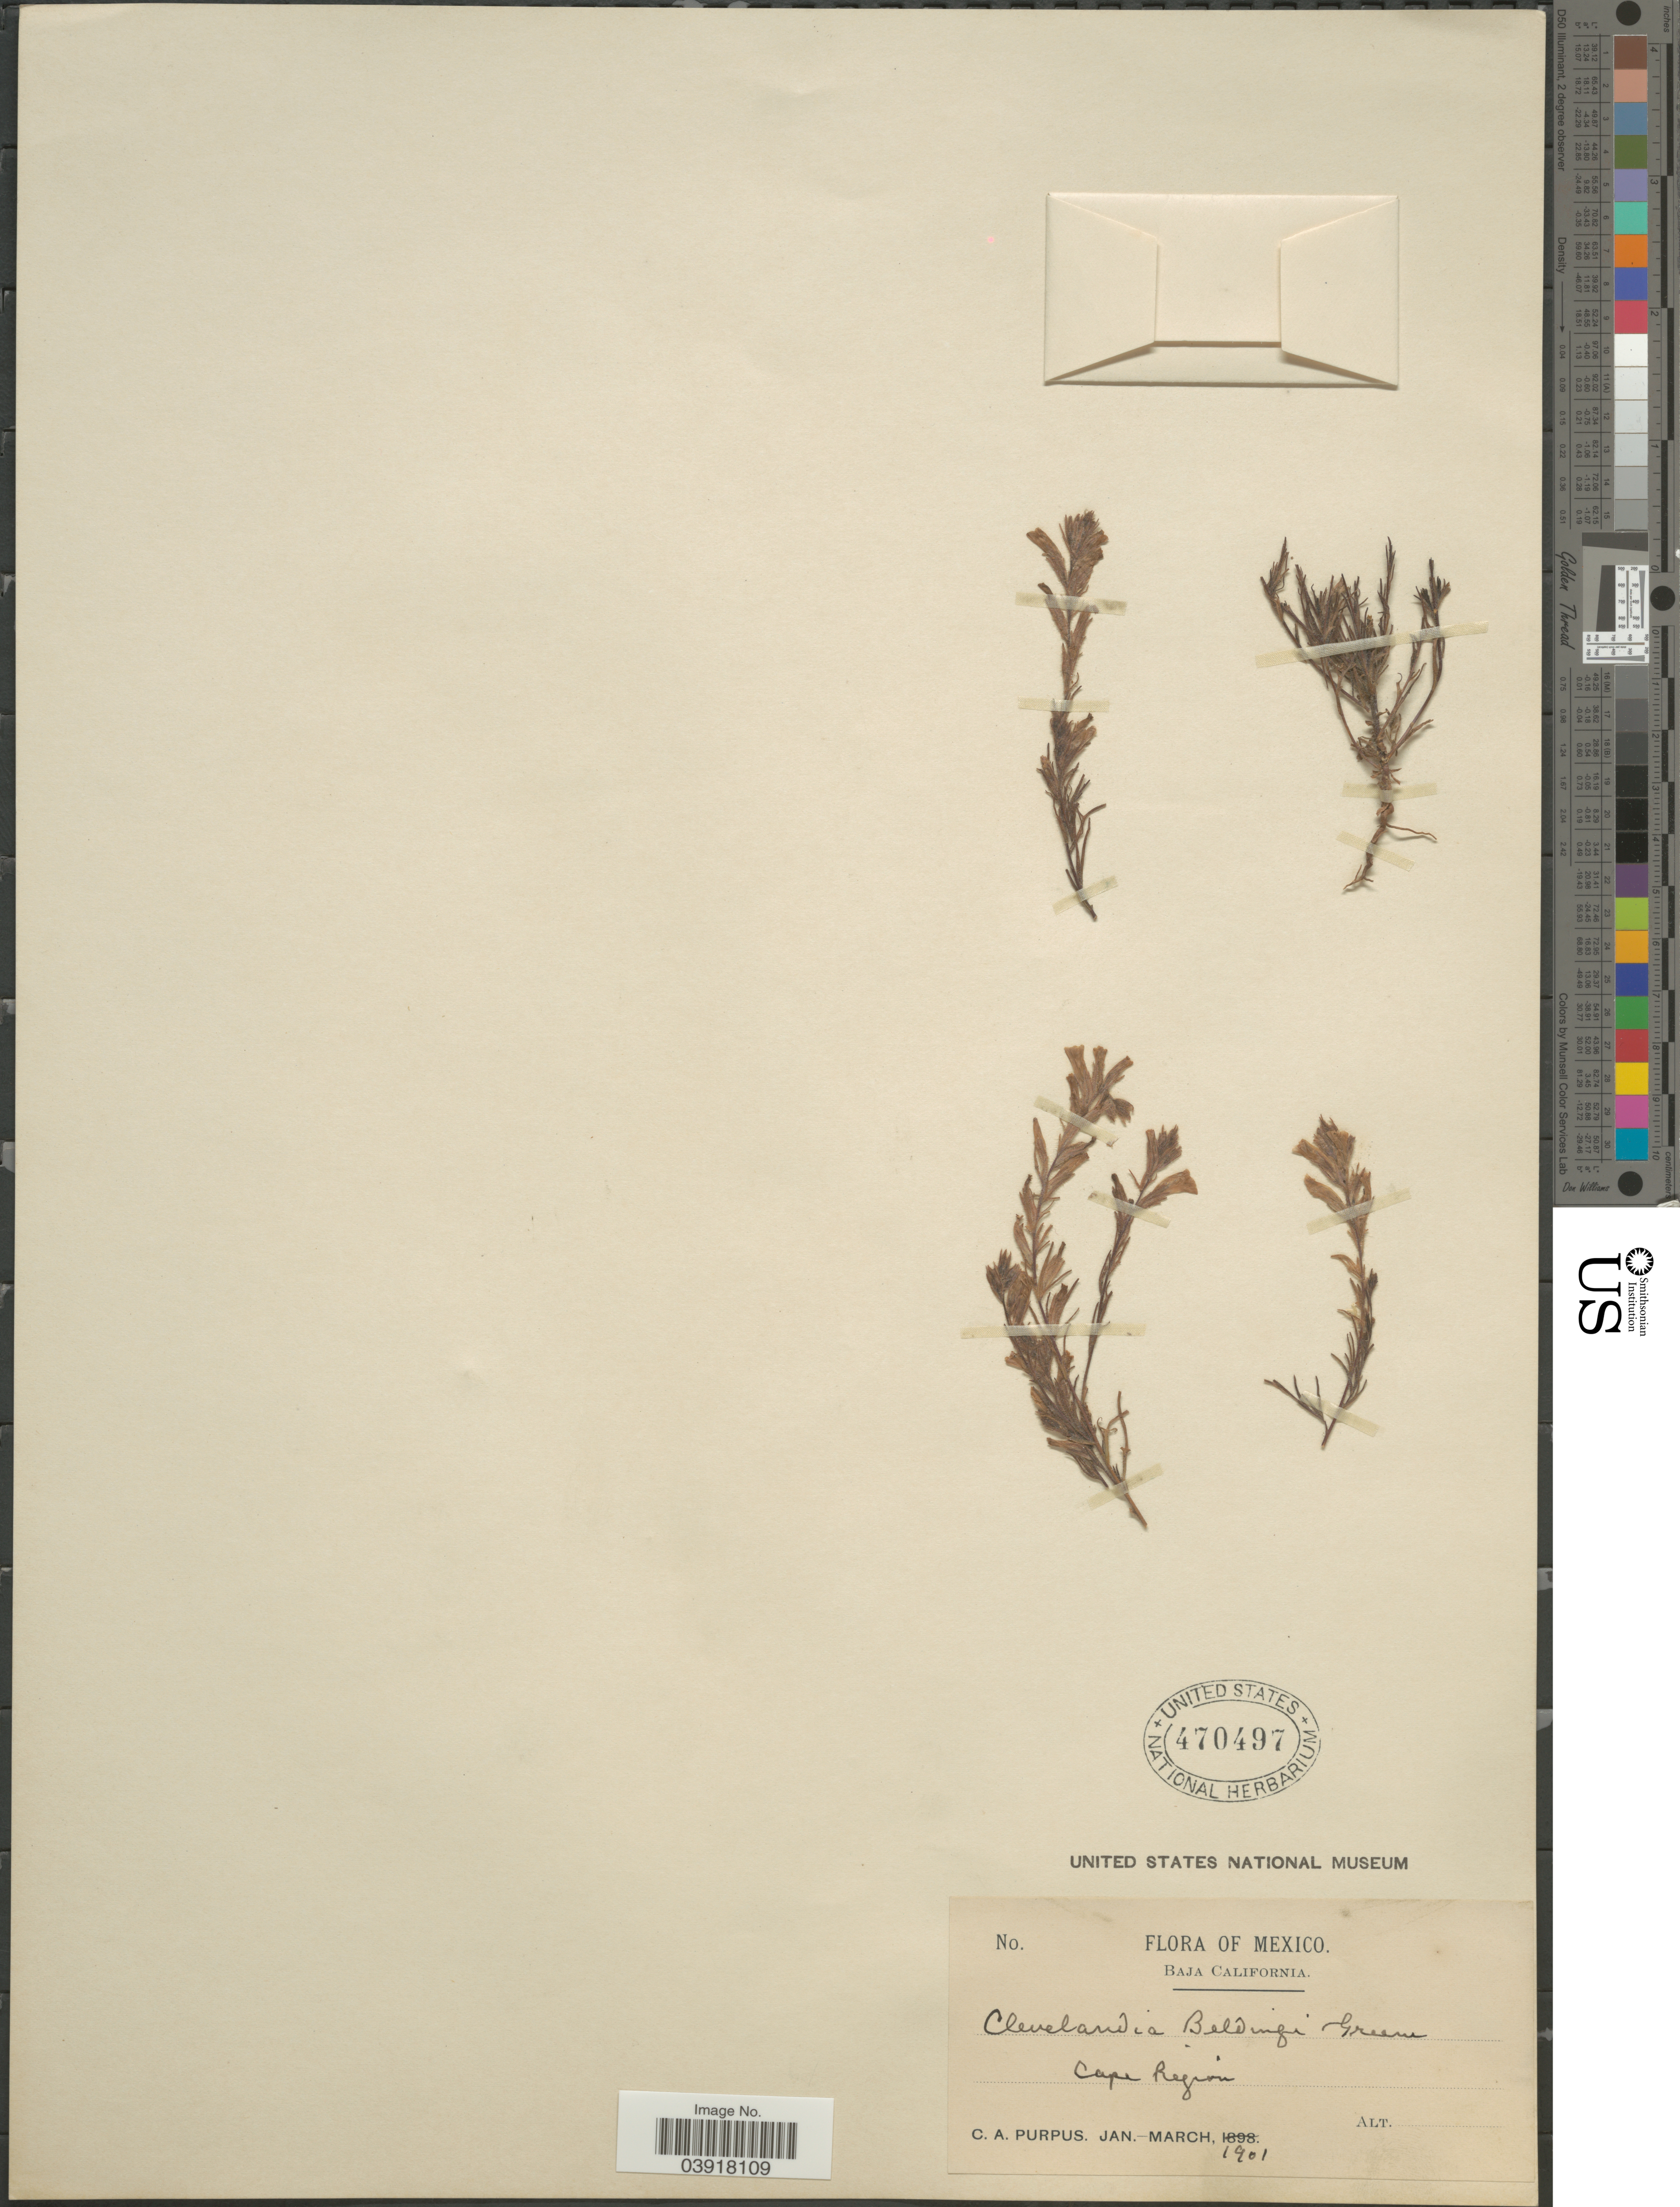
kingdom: Plantae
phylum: Tracheophyta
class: Magnoliopsida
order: Lamiales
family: Orobanchaceae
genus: Clevelandia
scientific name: Clevelandia beldingii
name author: Greene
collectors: C. A. Purpus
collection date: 1901-01/1901-03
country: Mexico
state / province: Baja California Sur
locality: Cape Region.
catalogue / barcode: US 470497